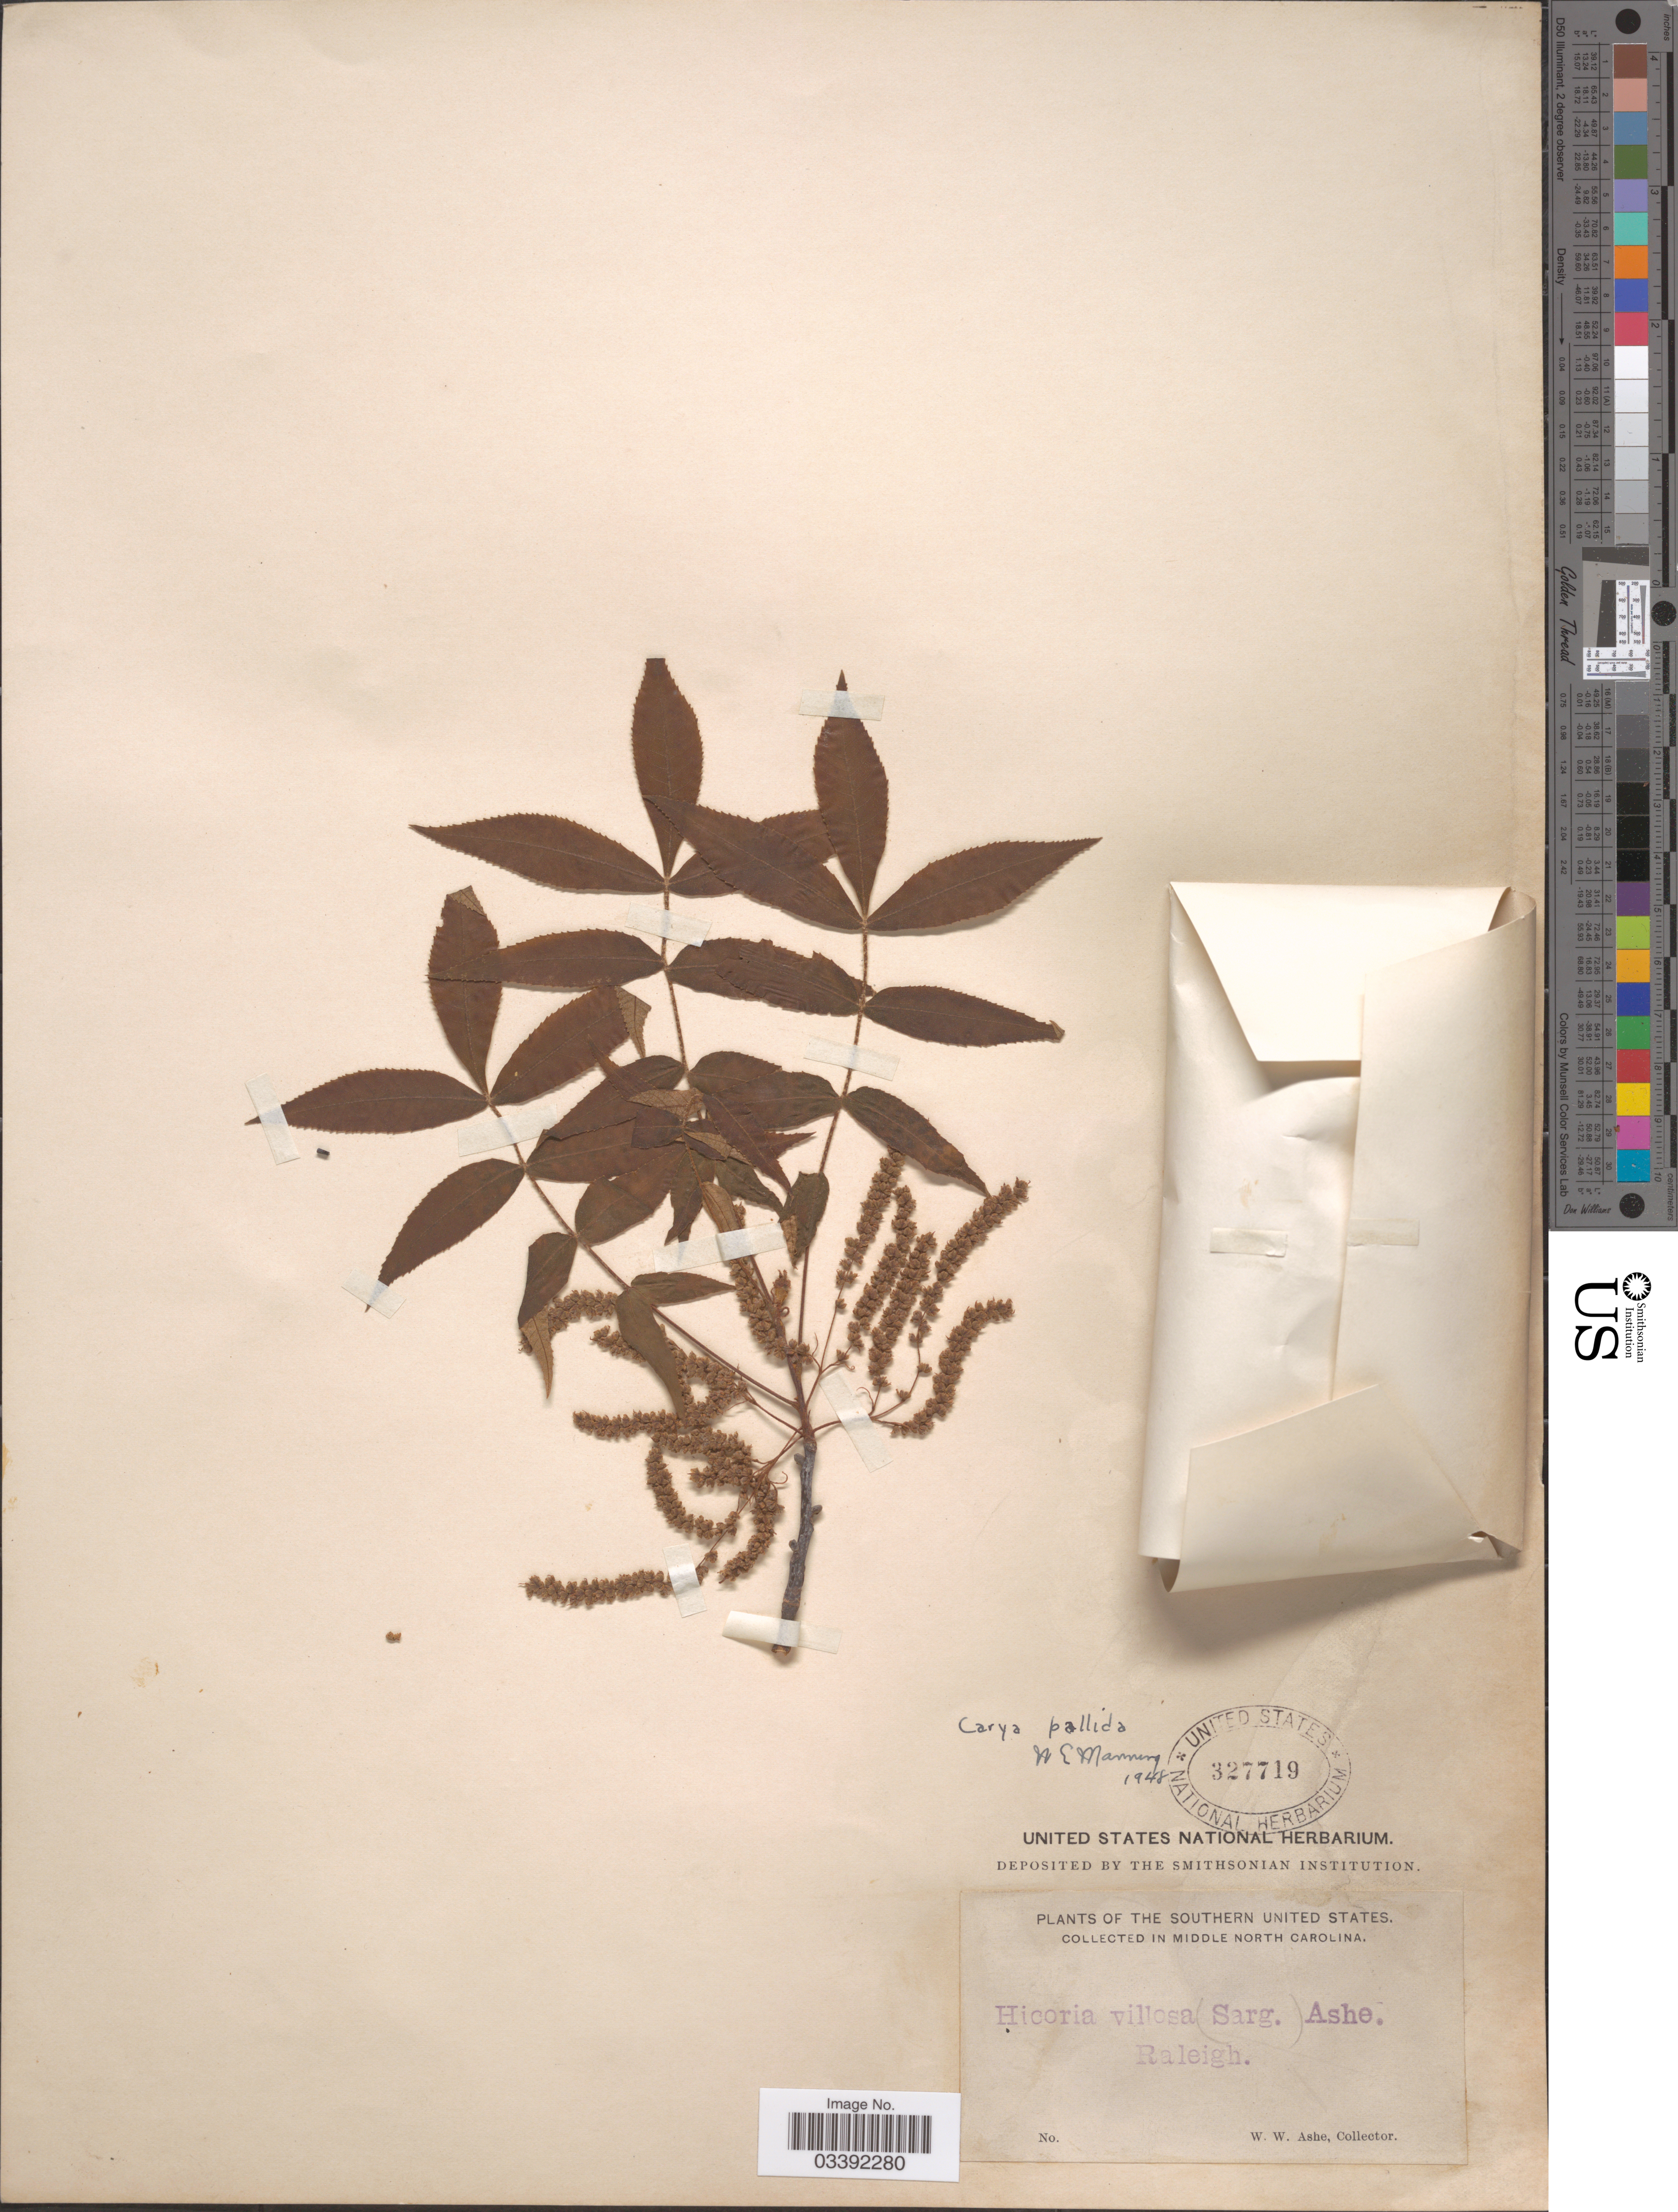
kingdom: Plantae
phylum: Tracheophyta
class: Magnoliopsida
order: Fagales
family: Juglandaceae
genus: Carya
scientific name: Carya pallida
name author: (Ashe) Engl. & Graebner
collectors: W. W. Ashe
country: United States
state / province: North Carolina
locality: Southern United States. In Middle North Carolina. Raleigh.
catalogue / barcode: US 327719